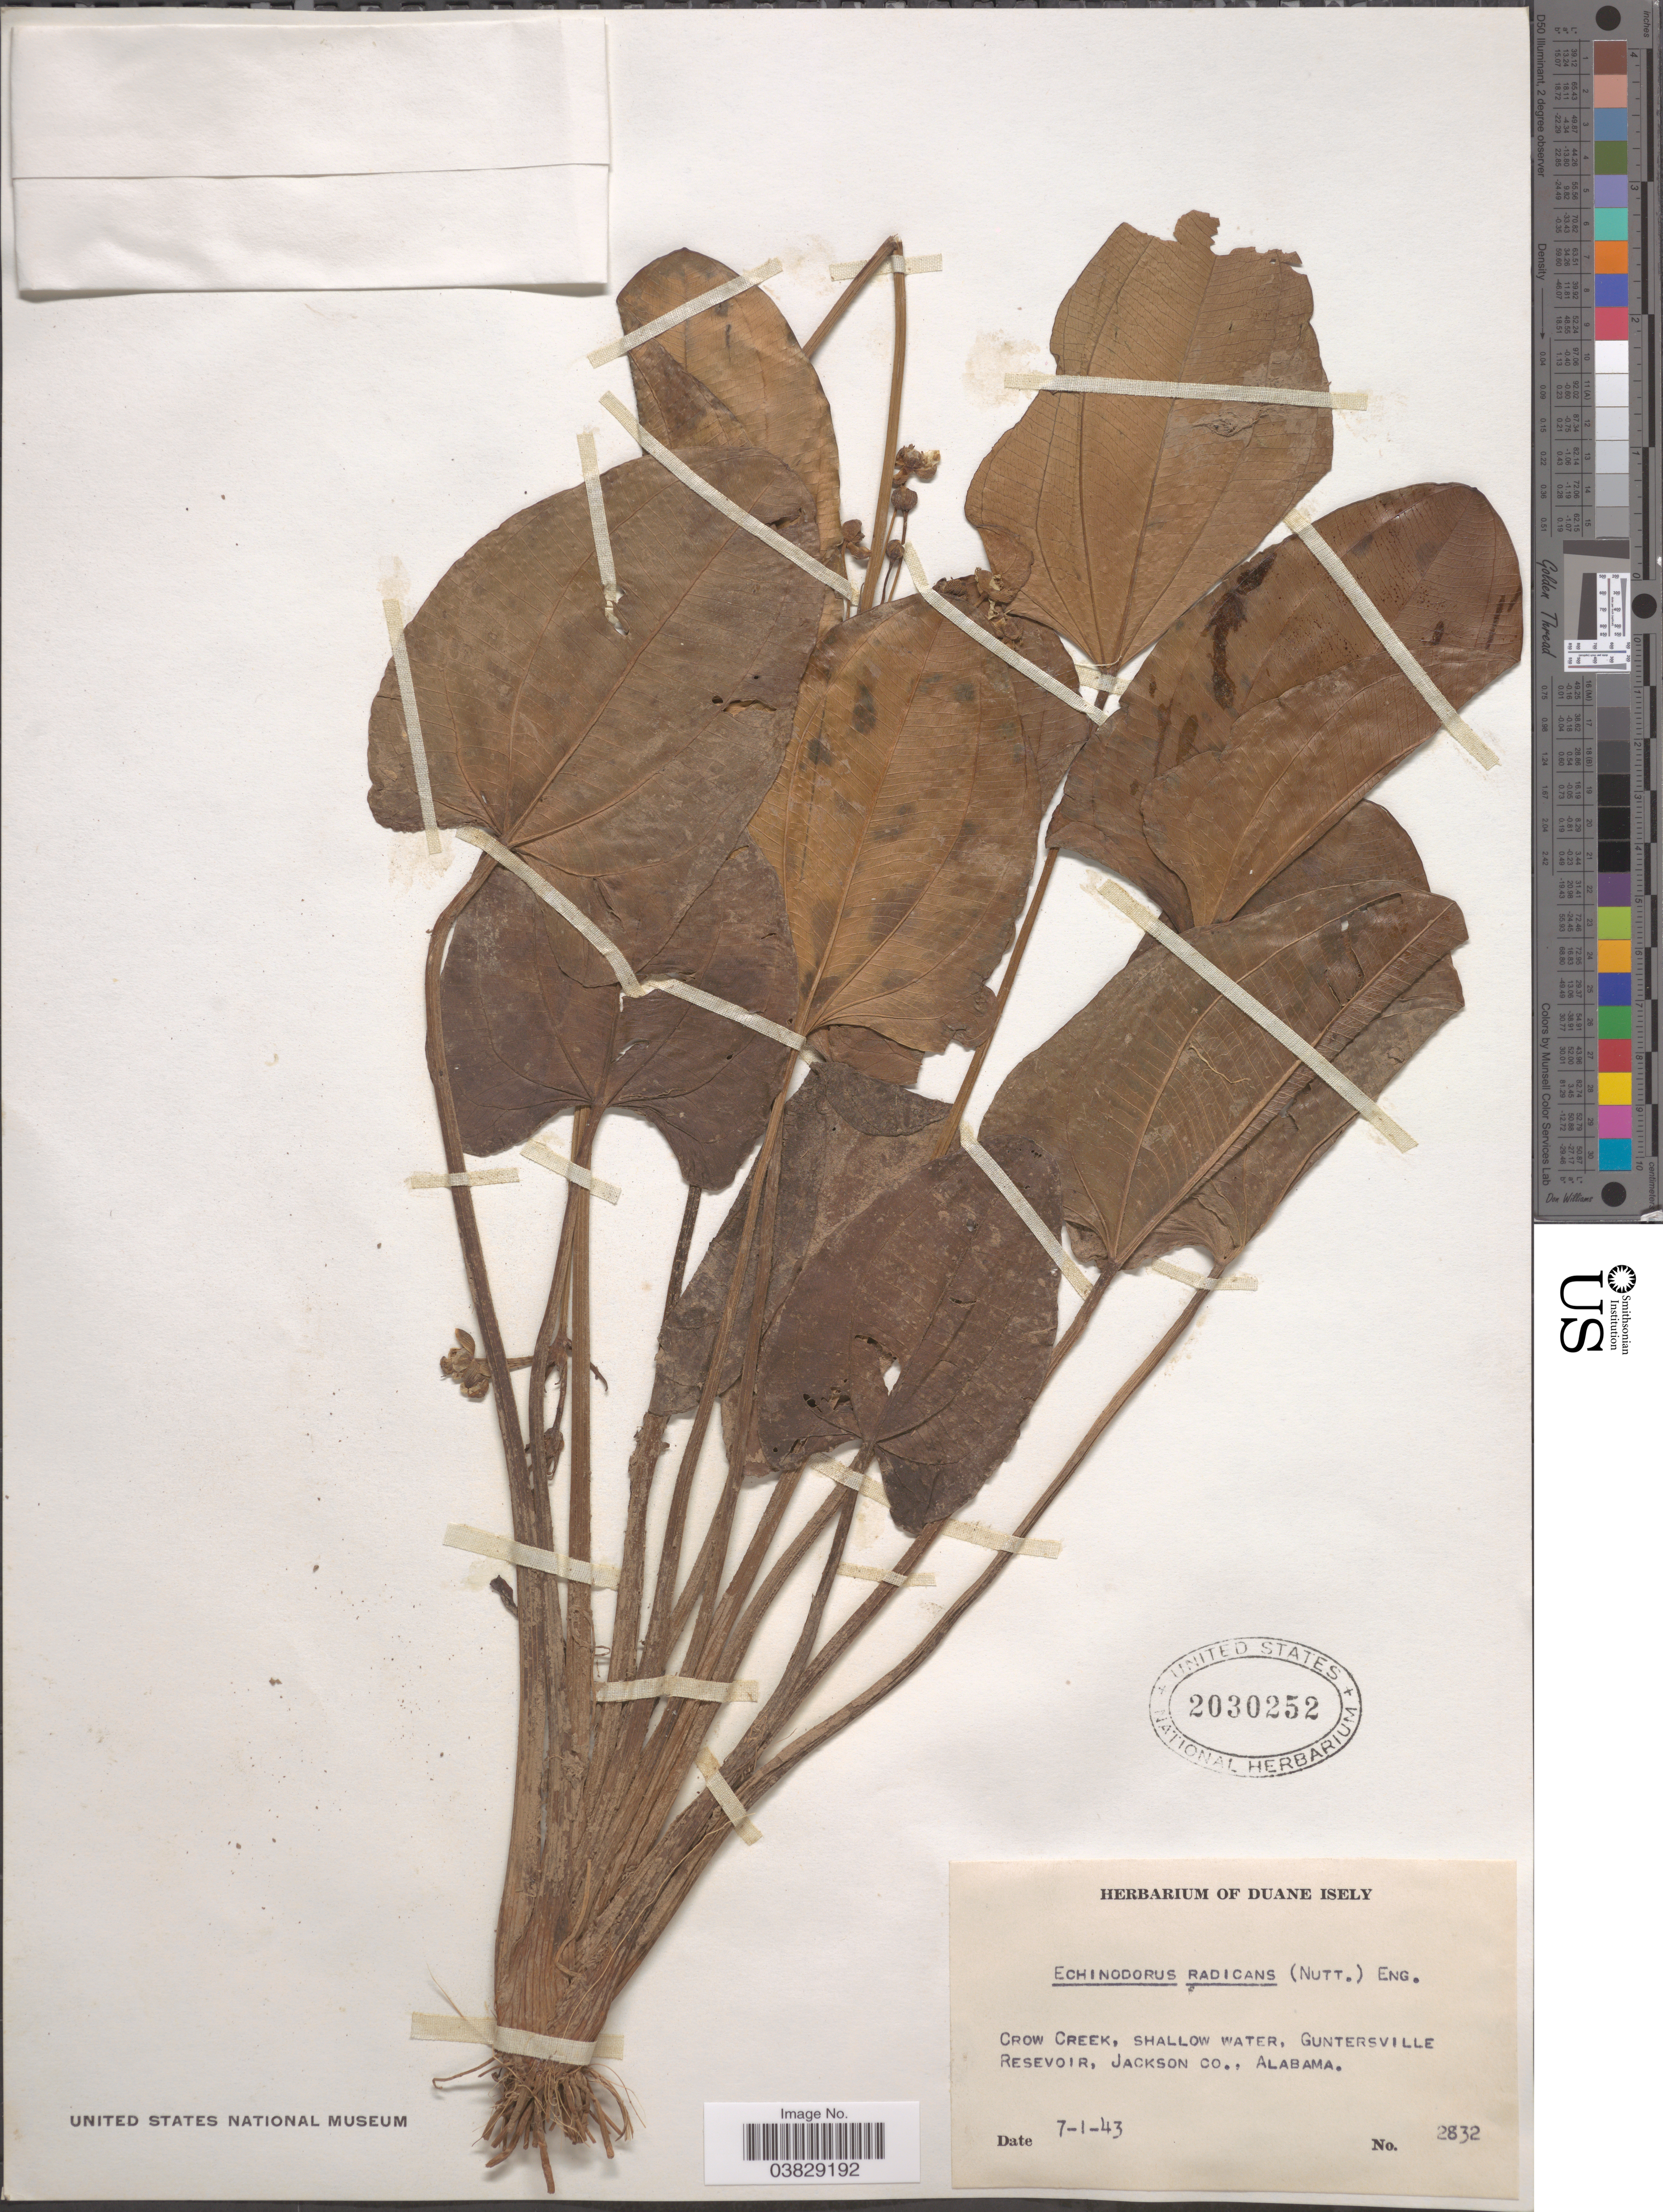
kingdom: Plantae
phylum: Tracheophyta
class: Liliopsida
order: Alismatales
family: Alismataceae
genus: Echinodorus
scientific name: Echinodorus cordifolius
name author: (L.) Griseb.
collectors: ex. herb. Duane Isely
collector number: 2832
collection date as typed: Transcribed d/m/y: 7/1/43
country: United States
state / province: Alabama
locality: Crow Creek, Shallow Water, Guntersville Reservoir, Jackson Co.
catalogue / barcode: US 2030252